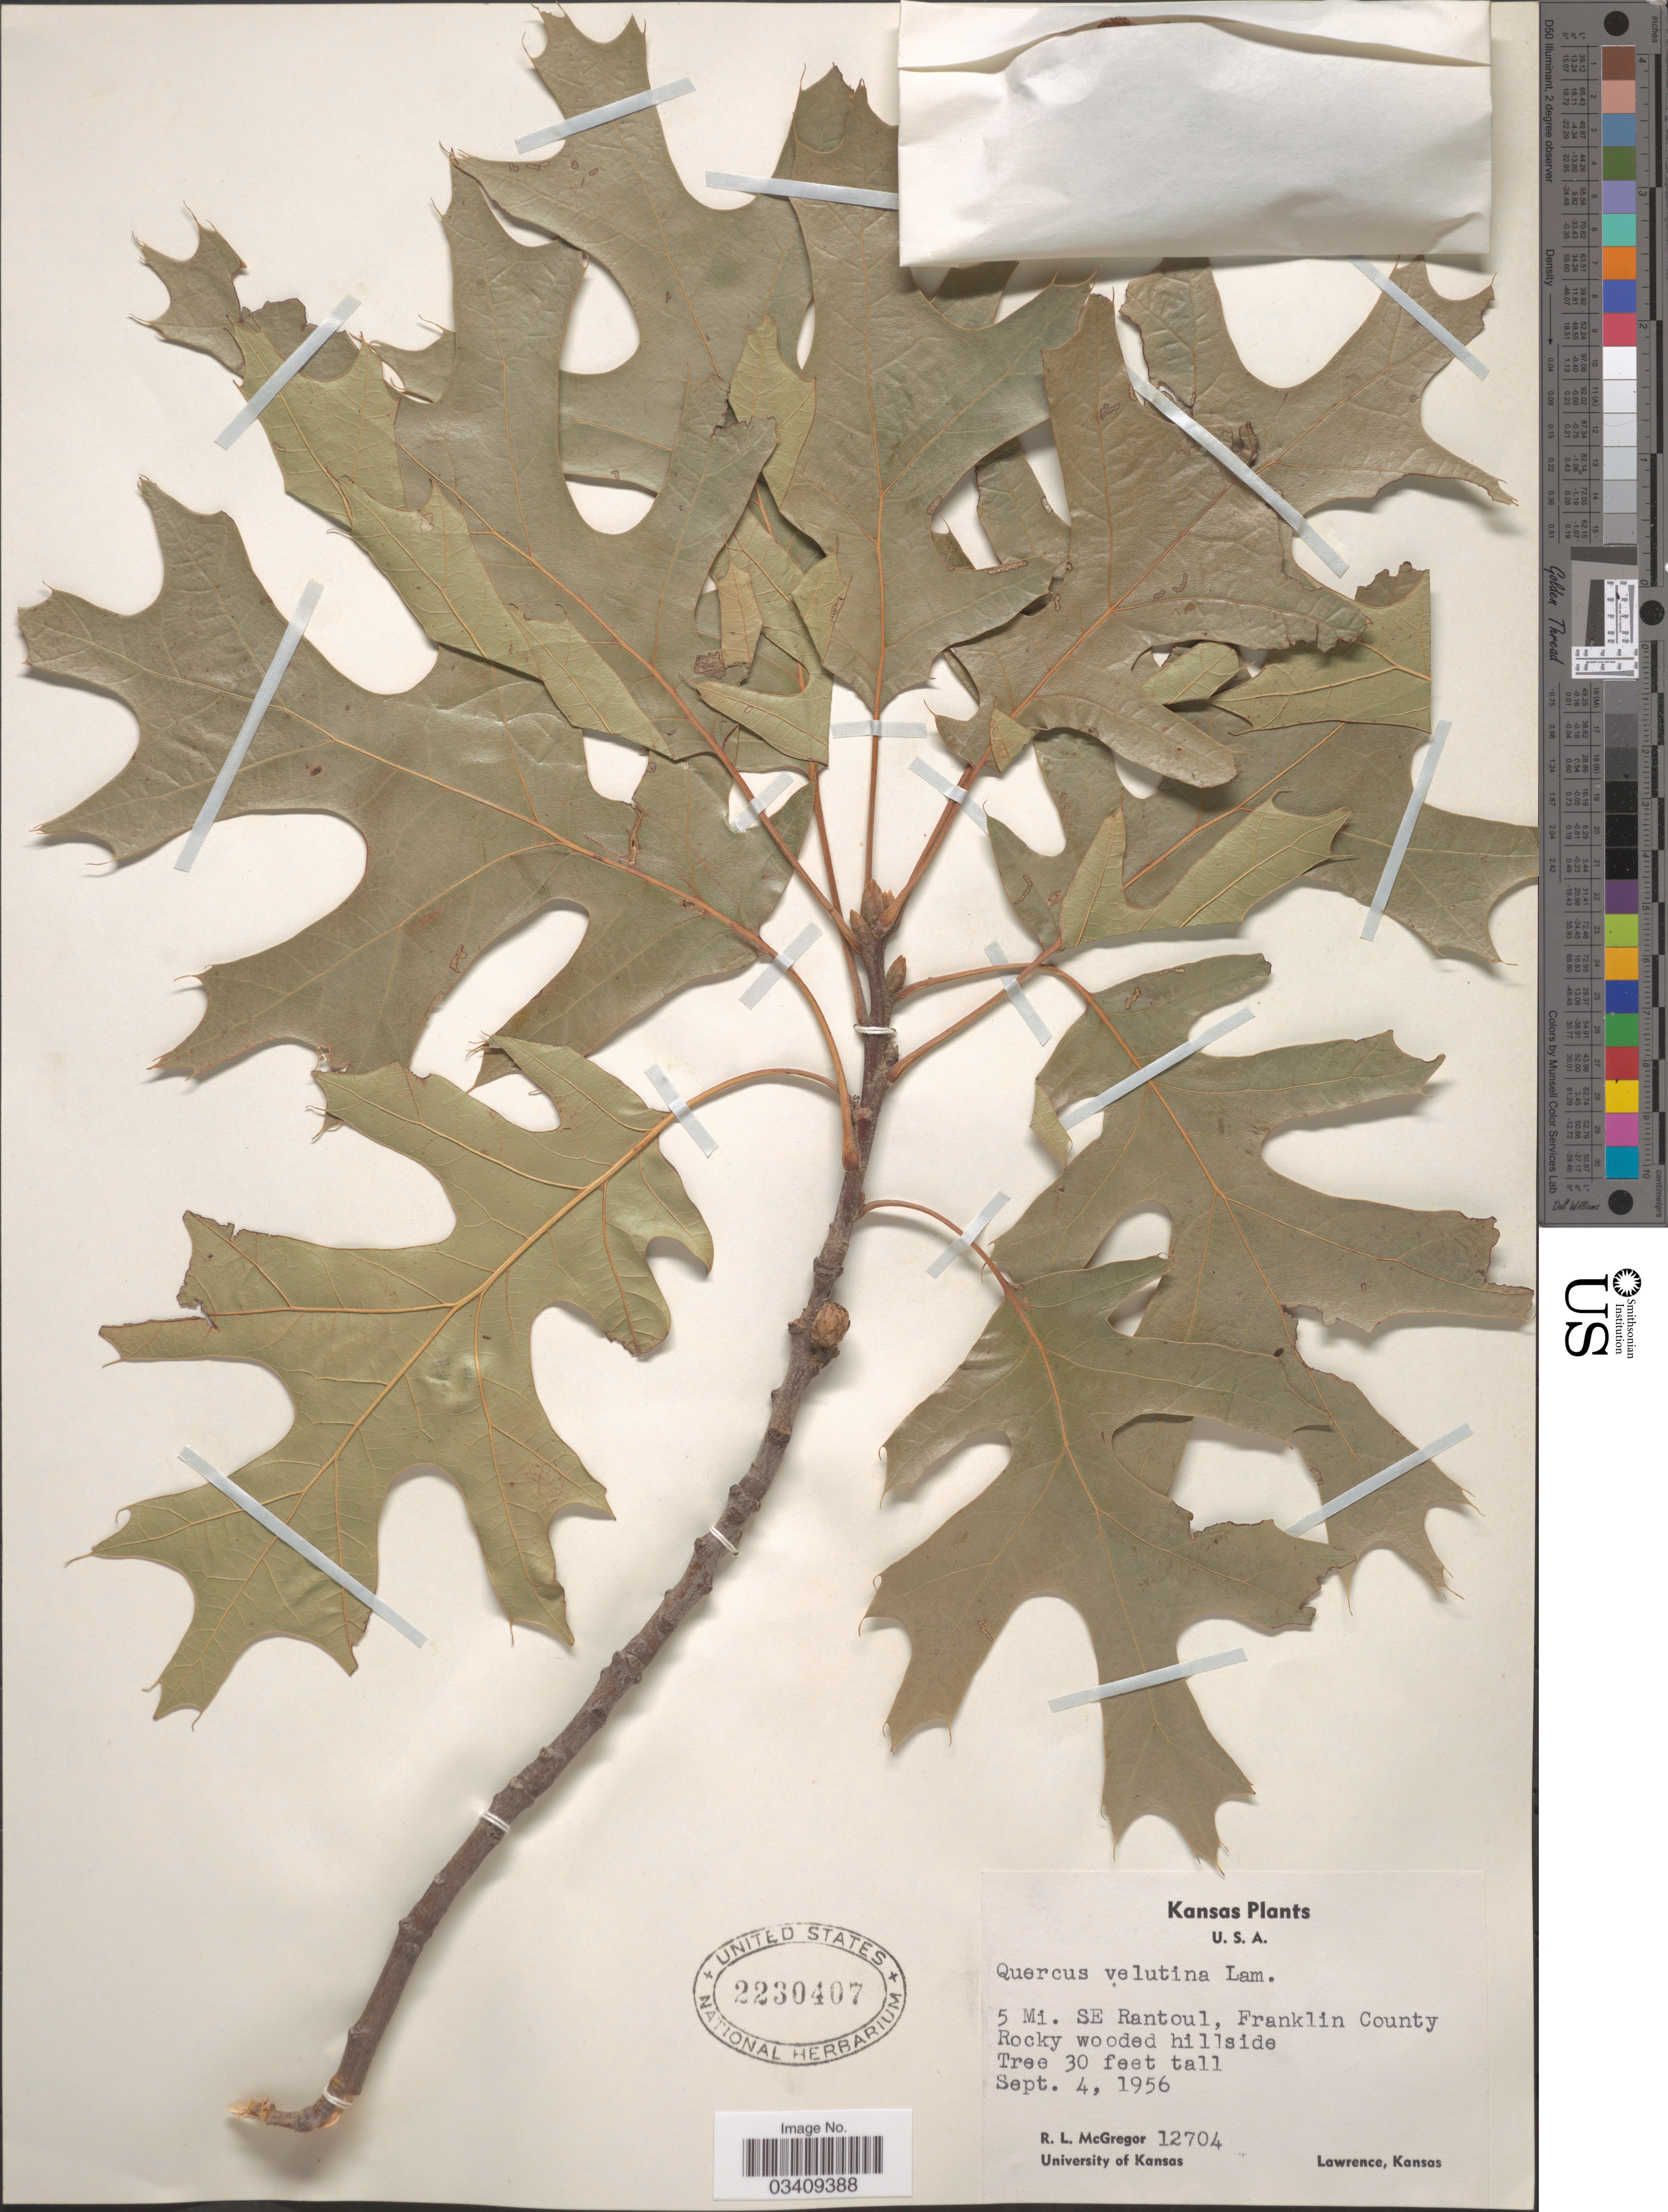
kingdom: Plantae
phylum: Tracheophyta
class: Magnoliopsida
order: Fagales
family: Fagaceae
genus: Quercus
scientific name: Quercus velutina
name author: Lam.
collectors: R. McGregor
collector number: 12704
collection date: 1956-09-04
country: United States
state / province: Kansas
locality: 5 Mi. SE Rantoul, Franklin County.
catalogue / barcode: US 2230407